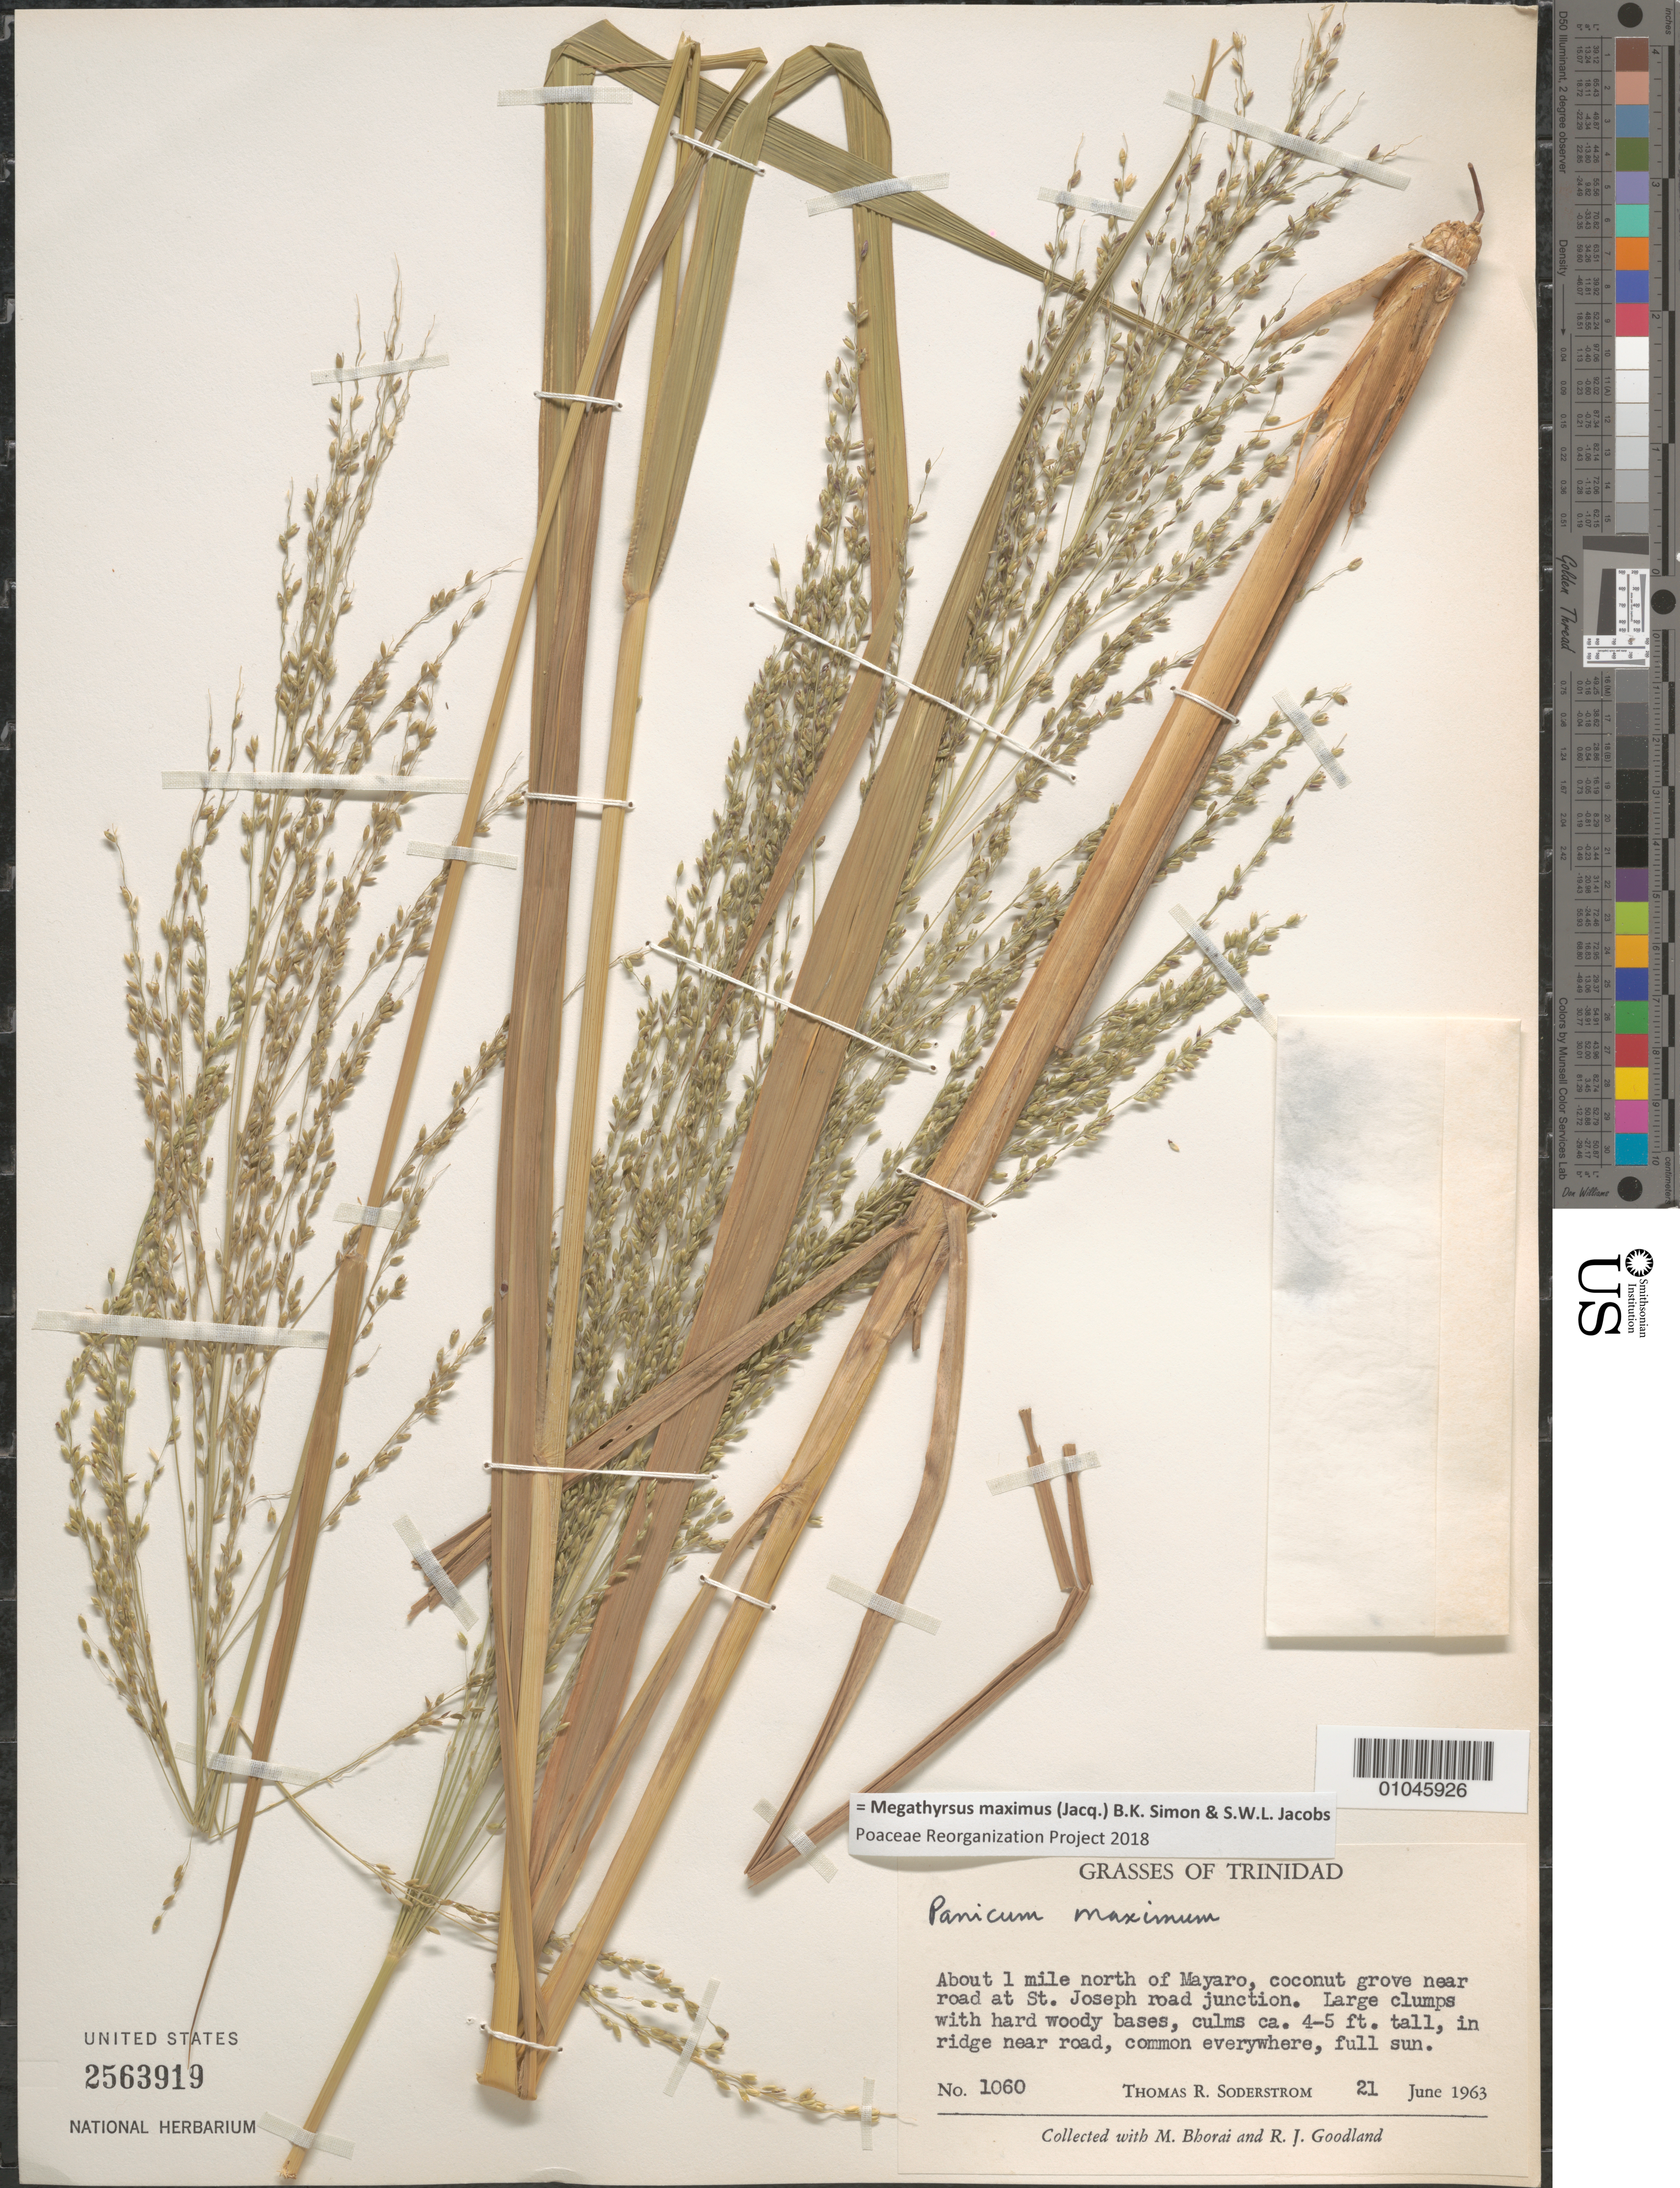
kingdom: Plantae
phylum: Tracheophyta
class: Liliopsida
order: Poales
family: Poaceae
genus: Panicum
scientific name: Panicum maximum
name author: Jacq.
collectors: T. R. Soderstrom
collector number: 1060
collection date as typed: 21 Jun 1963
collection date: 1963-06-21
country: Trinidad and Tobago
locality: About 1 miles N of Mayoro, coconute grove near road at St. Joseph junction. Large clumps with hardy woody base. In ridge near woods, common everywhere. full sun.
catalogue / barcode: US 2563919